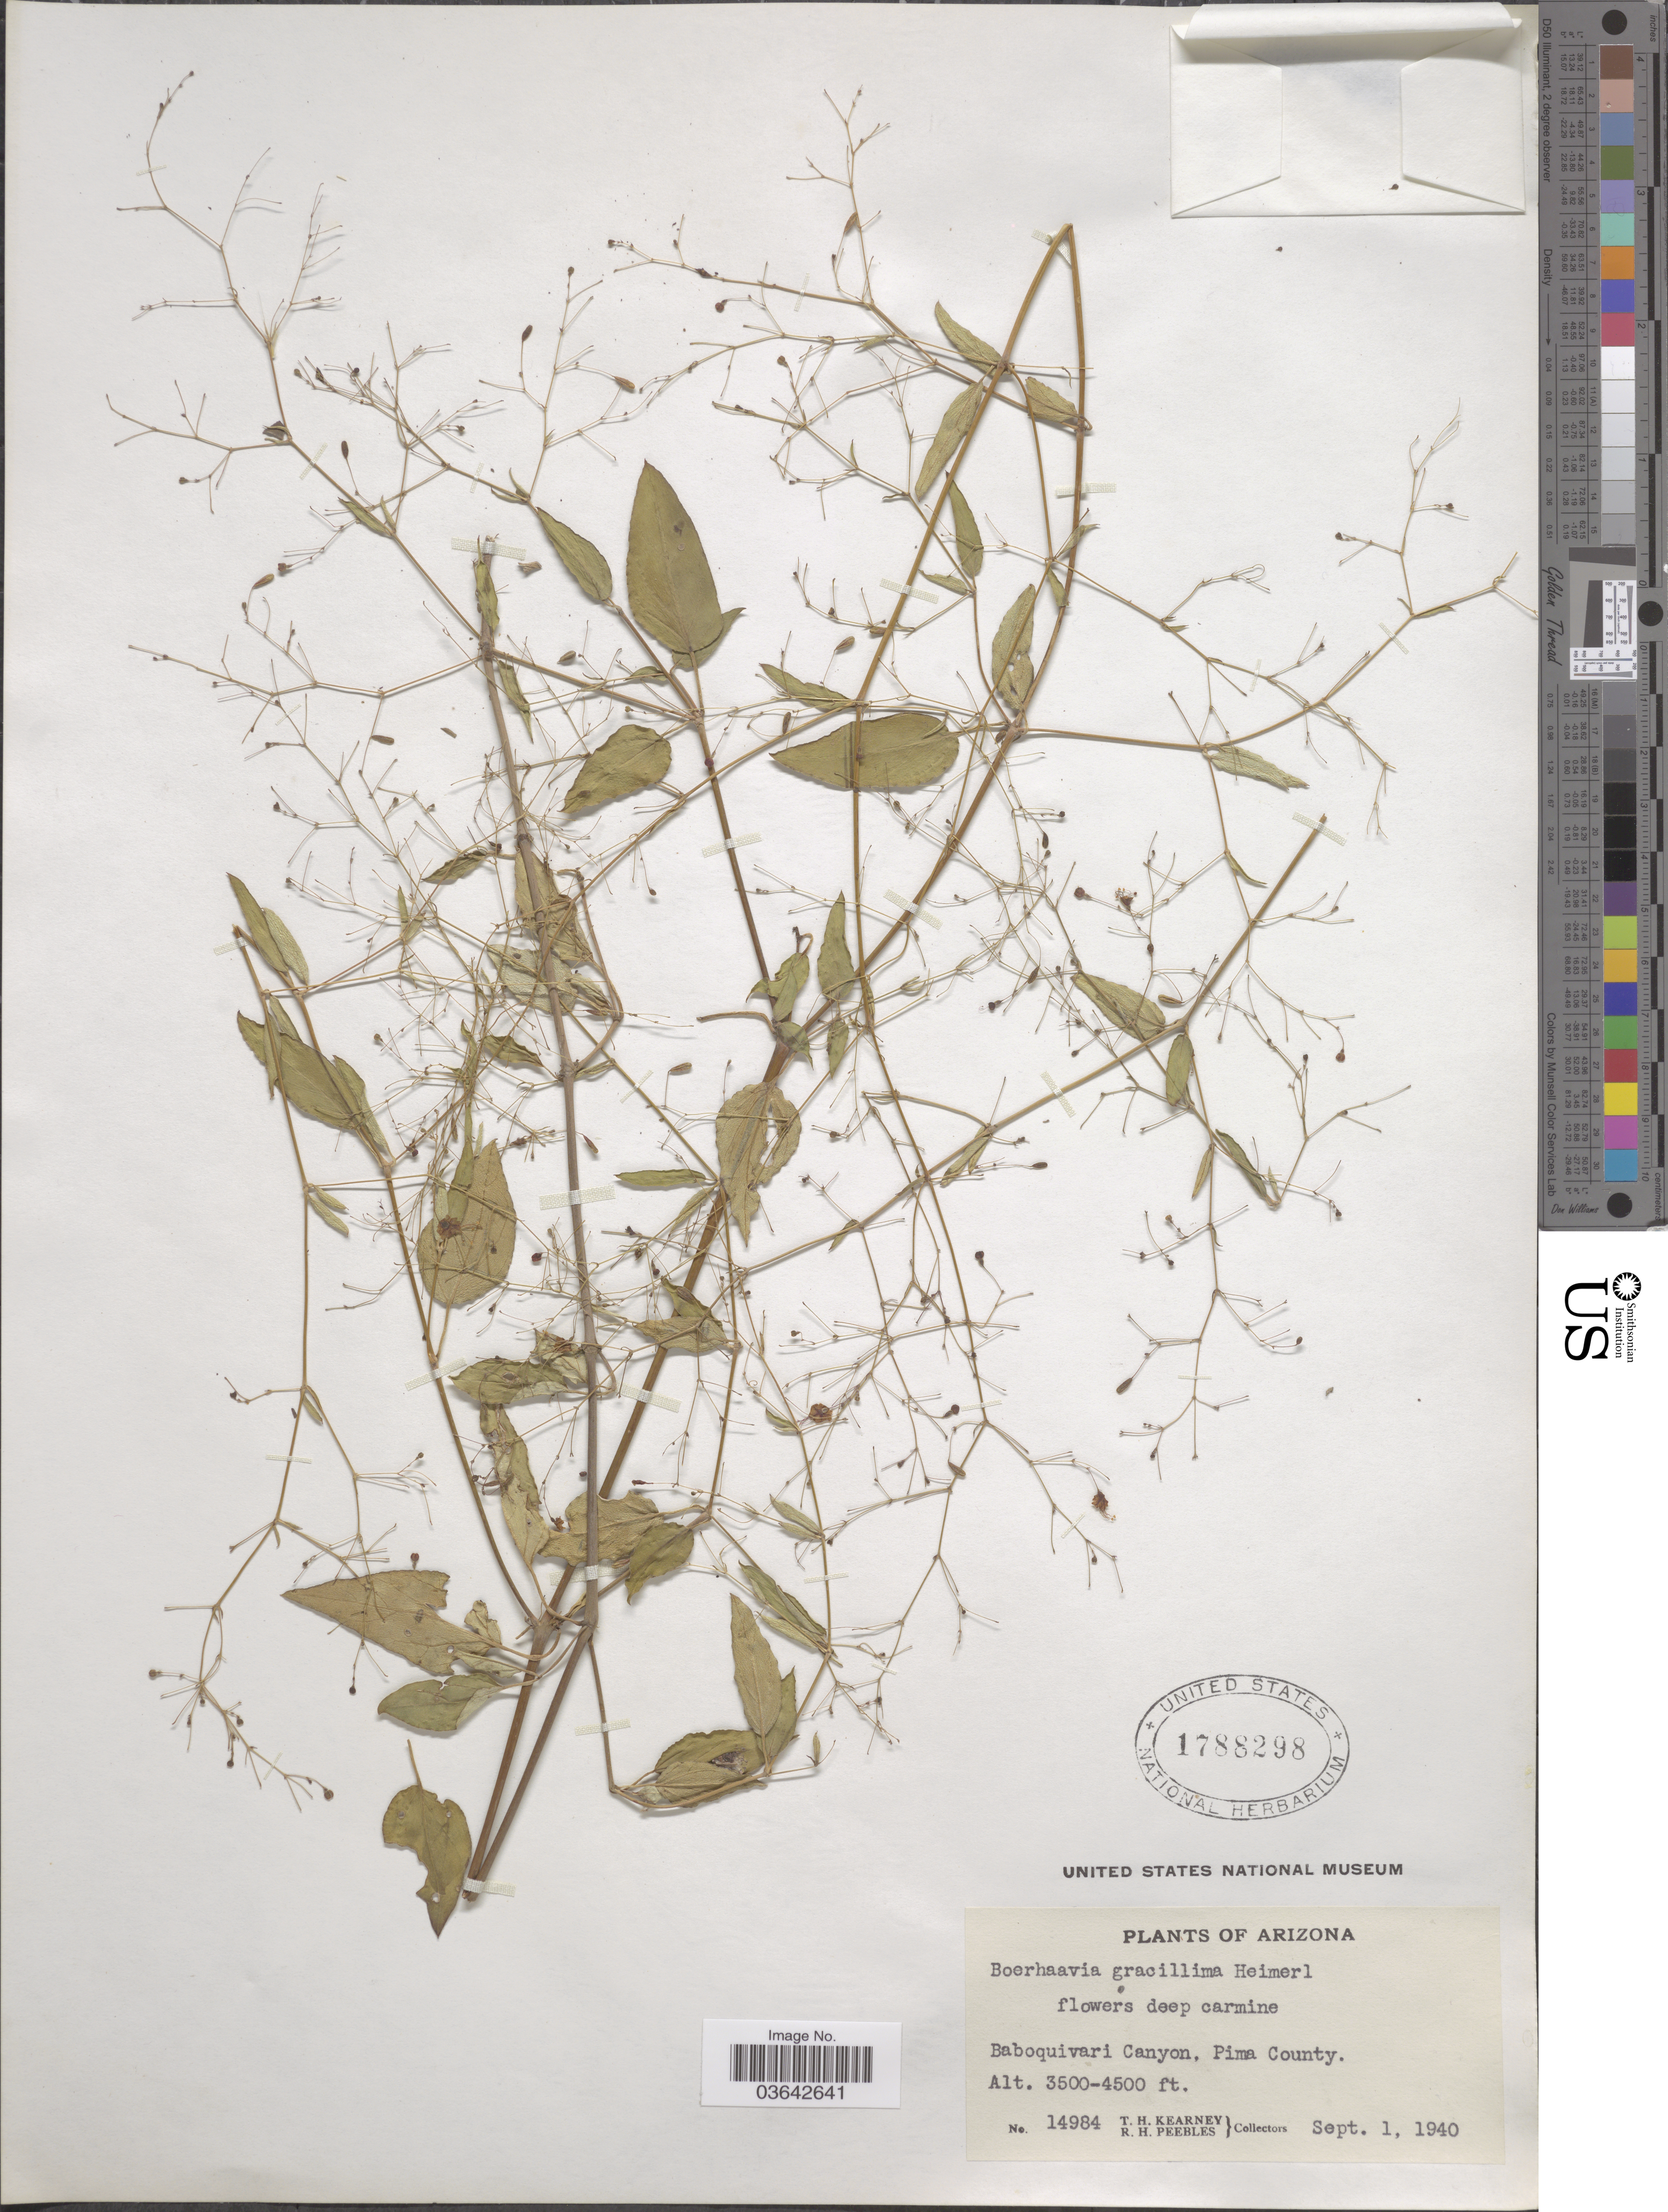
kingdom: Plantae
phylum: Tracheophyta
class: Magnoliopsida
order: Caryophyllales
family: Nyctaginaceae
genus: Boerhavia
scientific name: Boerhavia gracillima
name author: Heimerl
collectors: T. H. Kearney & R. H. Peebles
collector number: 14984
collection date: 1940-09-01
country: United States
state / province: Arizona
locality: Baboquivari Canyon, Pima County.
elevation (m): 1067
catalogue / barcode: US 1788298